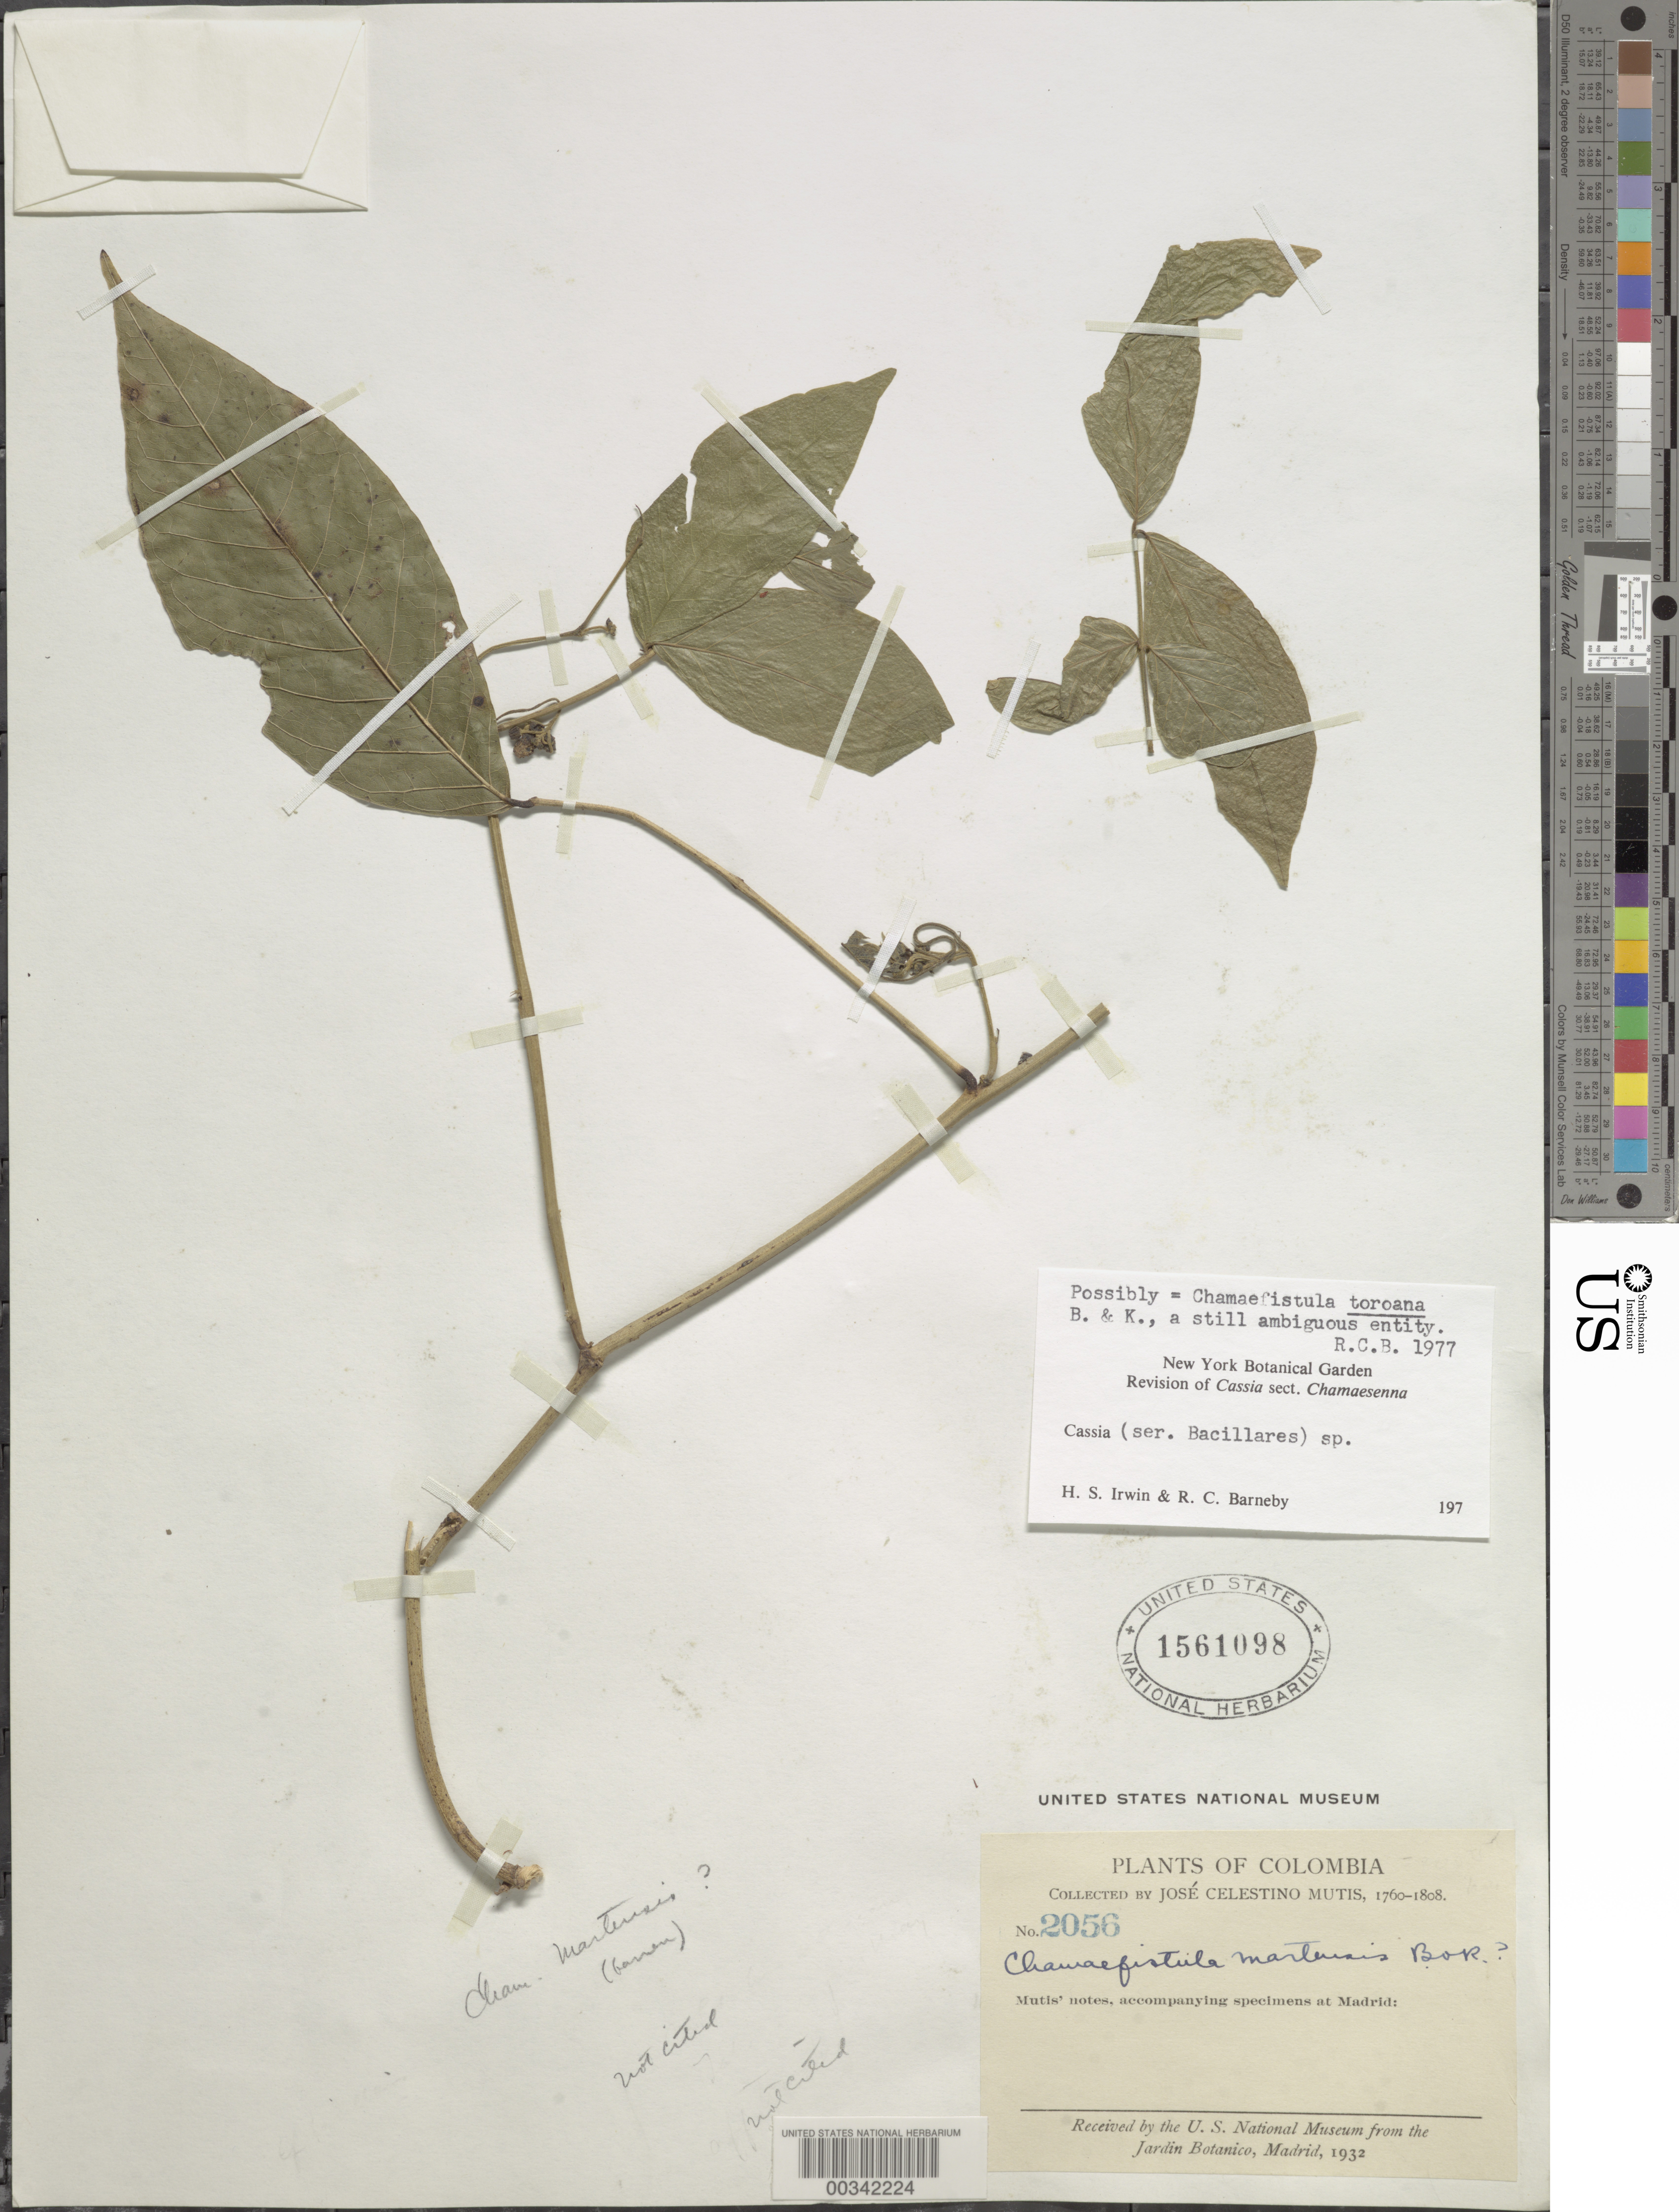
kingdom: Plantae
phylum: Tracheophyta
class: Magnoliopsida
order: Fabales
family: Fabaceae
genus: Senna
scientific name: Senna oxyphylla var. oxyphylla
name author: (Kunth) H.S. Irwin & Barneby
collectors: J. C. B. Mutis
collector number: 2056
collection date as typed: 1760 to -- -- 1808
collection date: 1760/1808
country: Colombia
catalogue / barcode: US 1561098